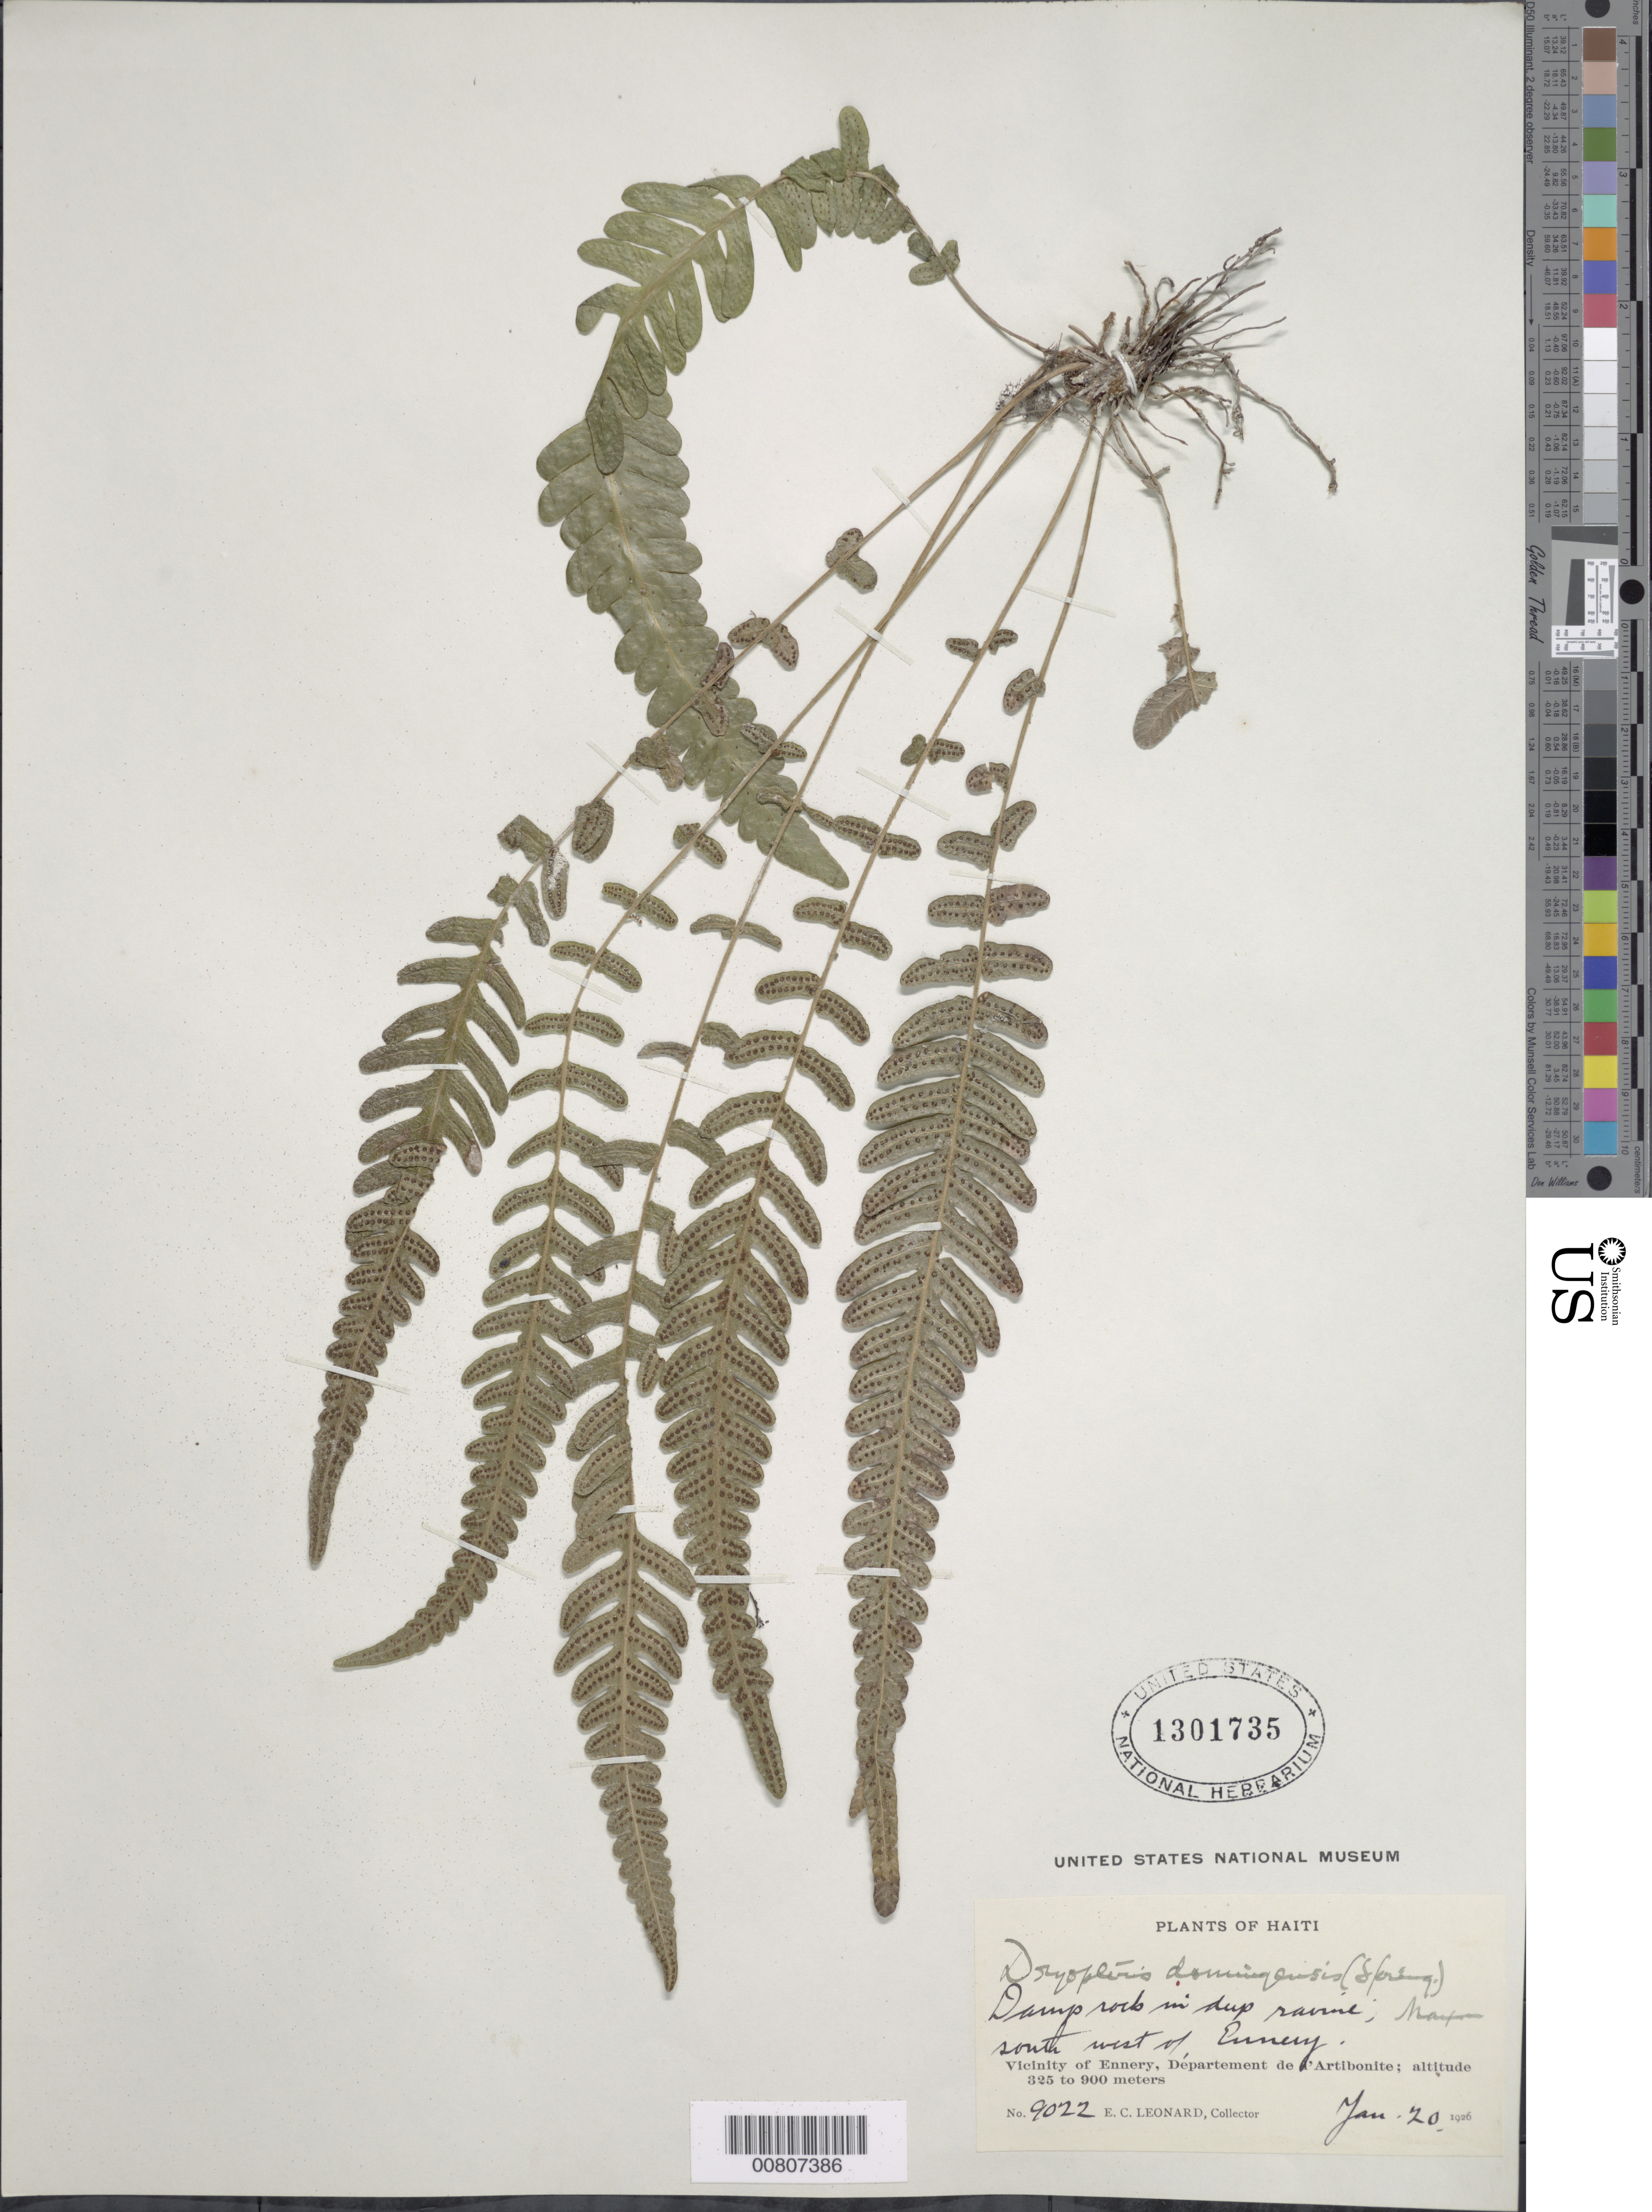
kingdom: Plantae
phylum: Tracheophyta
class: Polypodiopsida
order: Polypodiales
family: Thelypteridaceae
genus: Goniopteris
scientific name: Goniopteris guadelupensis (Wikstr.) comb. nov., ined 2015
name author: (Wikstr.)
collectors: E. C. Leonard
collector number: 9022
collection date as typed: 20 Jan 1926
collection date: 1926-01-20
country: Haiti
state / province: Artibonite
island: Hispaniola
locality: Ennery, SW of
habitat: Damp rock in deep ravine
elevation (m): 325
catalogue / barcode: US 1301735